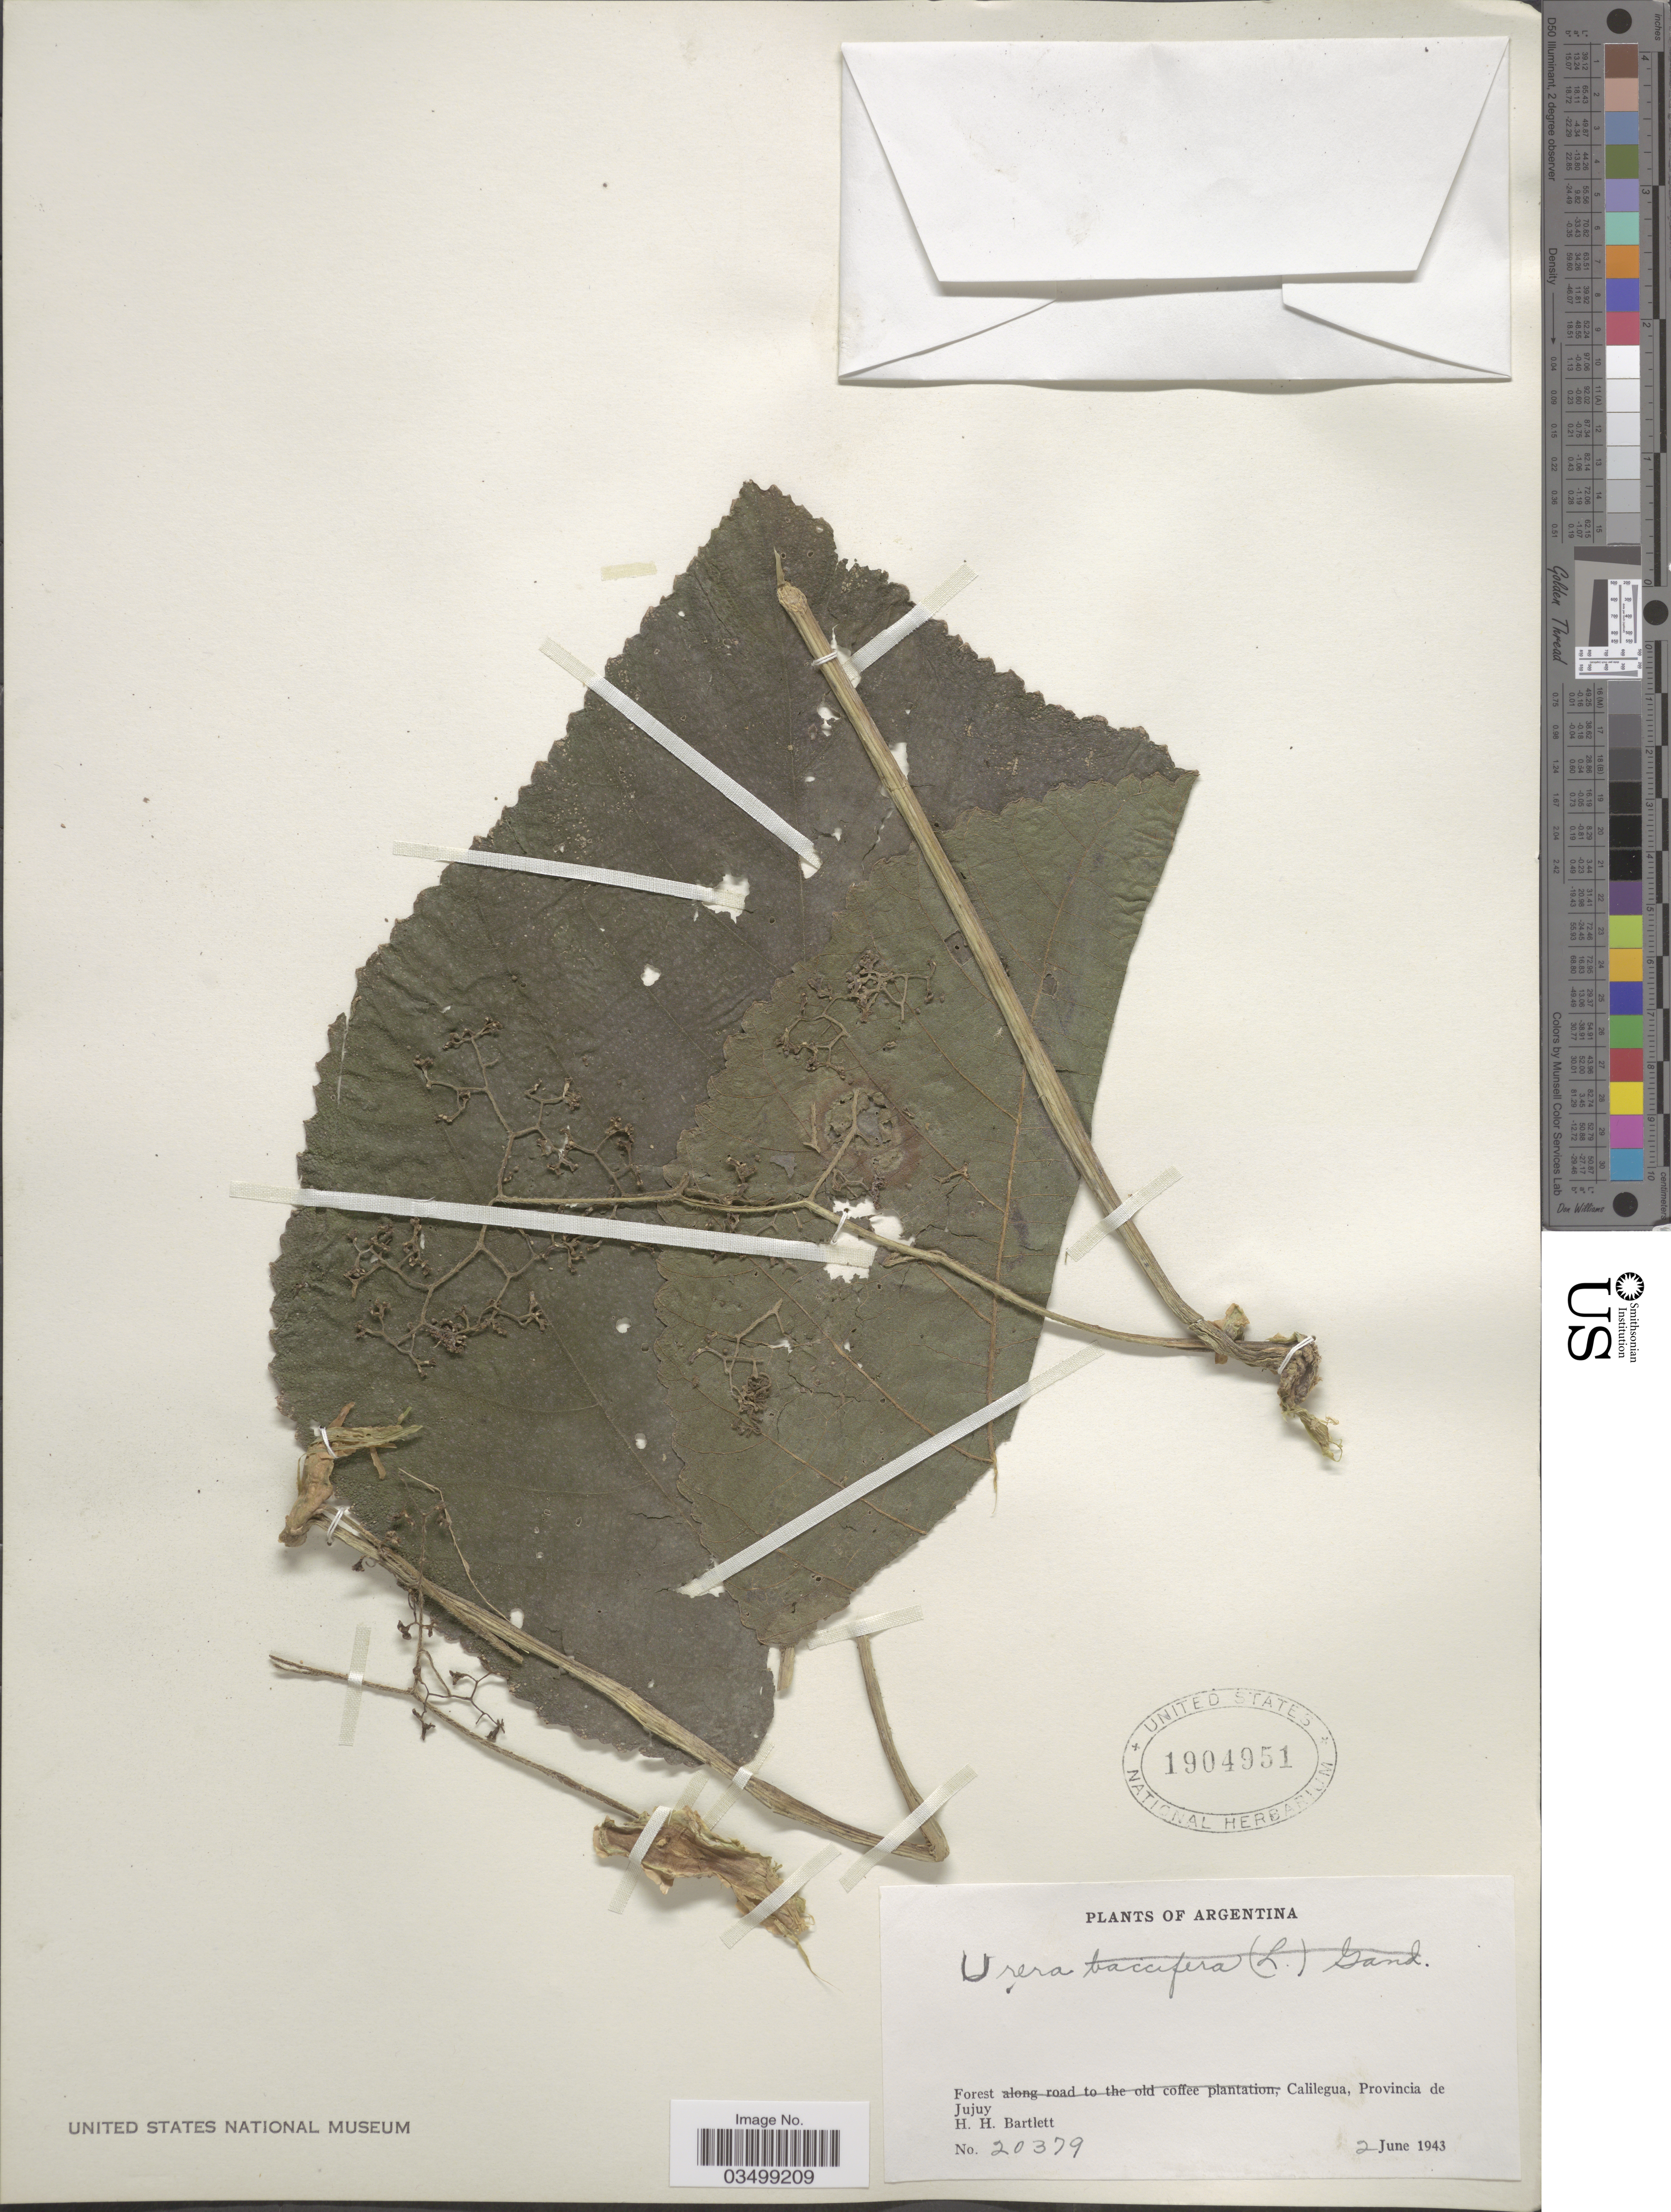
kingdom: Plantae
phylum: Tracheophyta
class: Magnoliopsida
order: Rosales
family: Urticaceae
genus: Urera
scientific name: Urera sp.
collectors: H. H. Bartlett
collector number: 20379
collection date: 1943-06-02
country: Argentina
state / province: Jujuy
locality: Forest, Calilegua.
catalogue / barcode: US 1904951